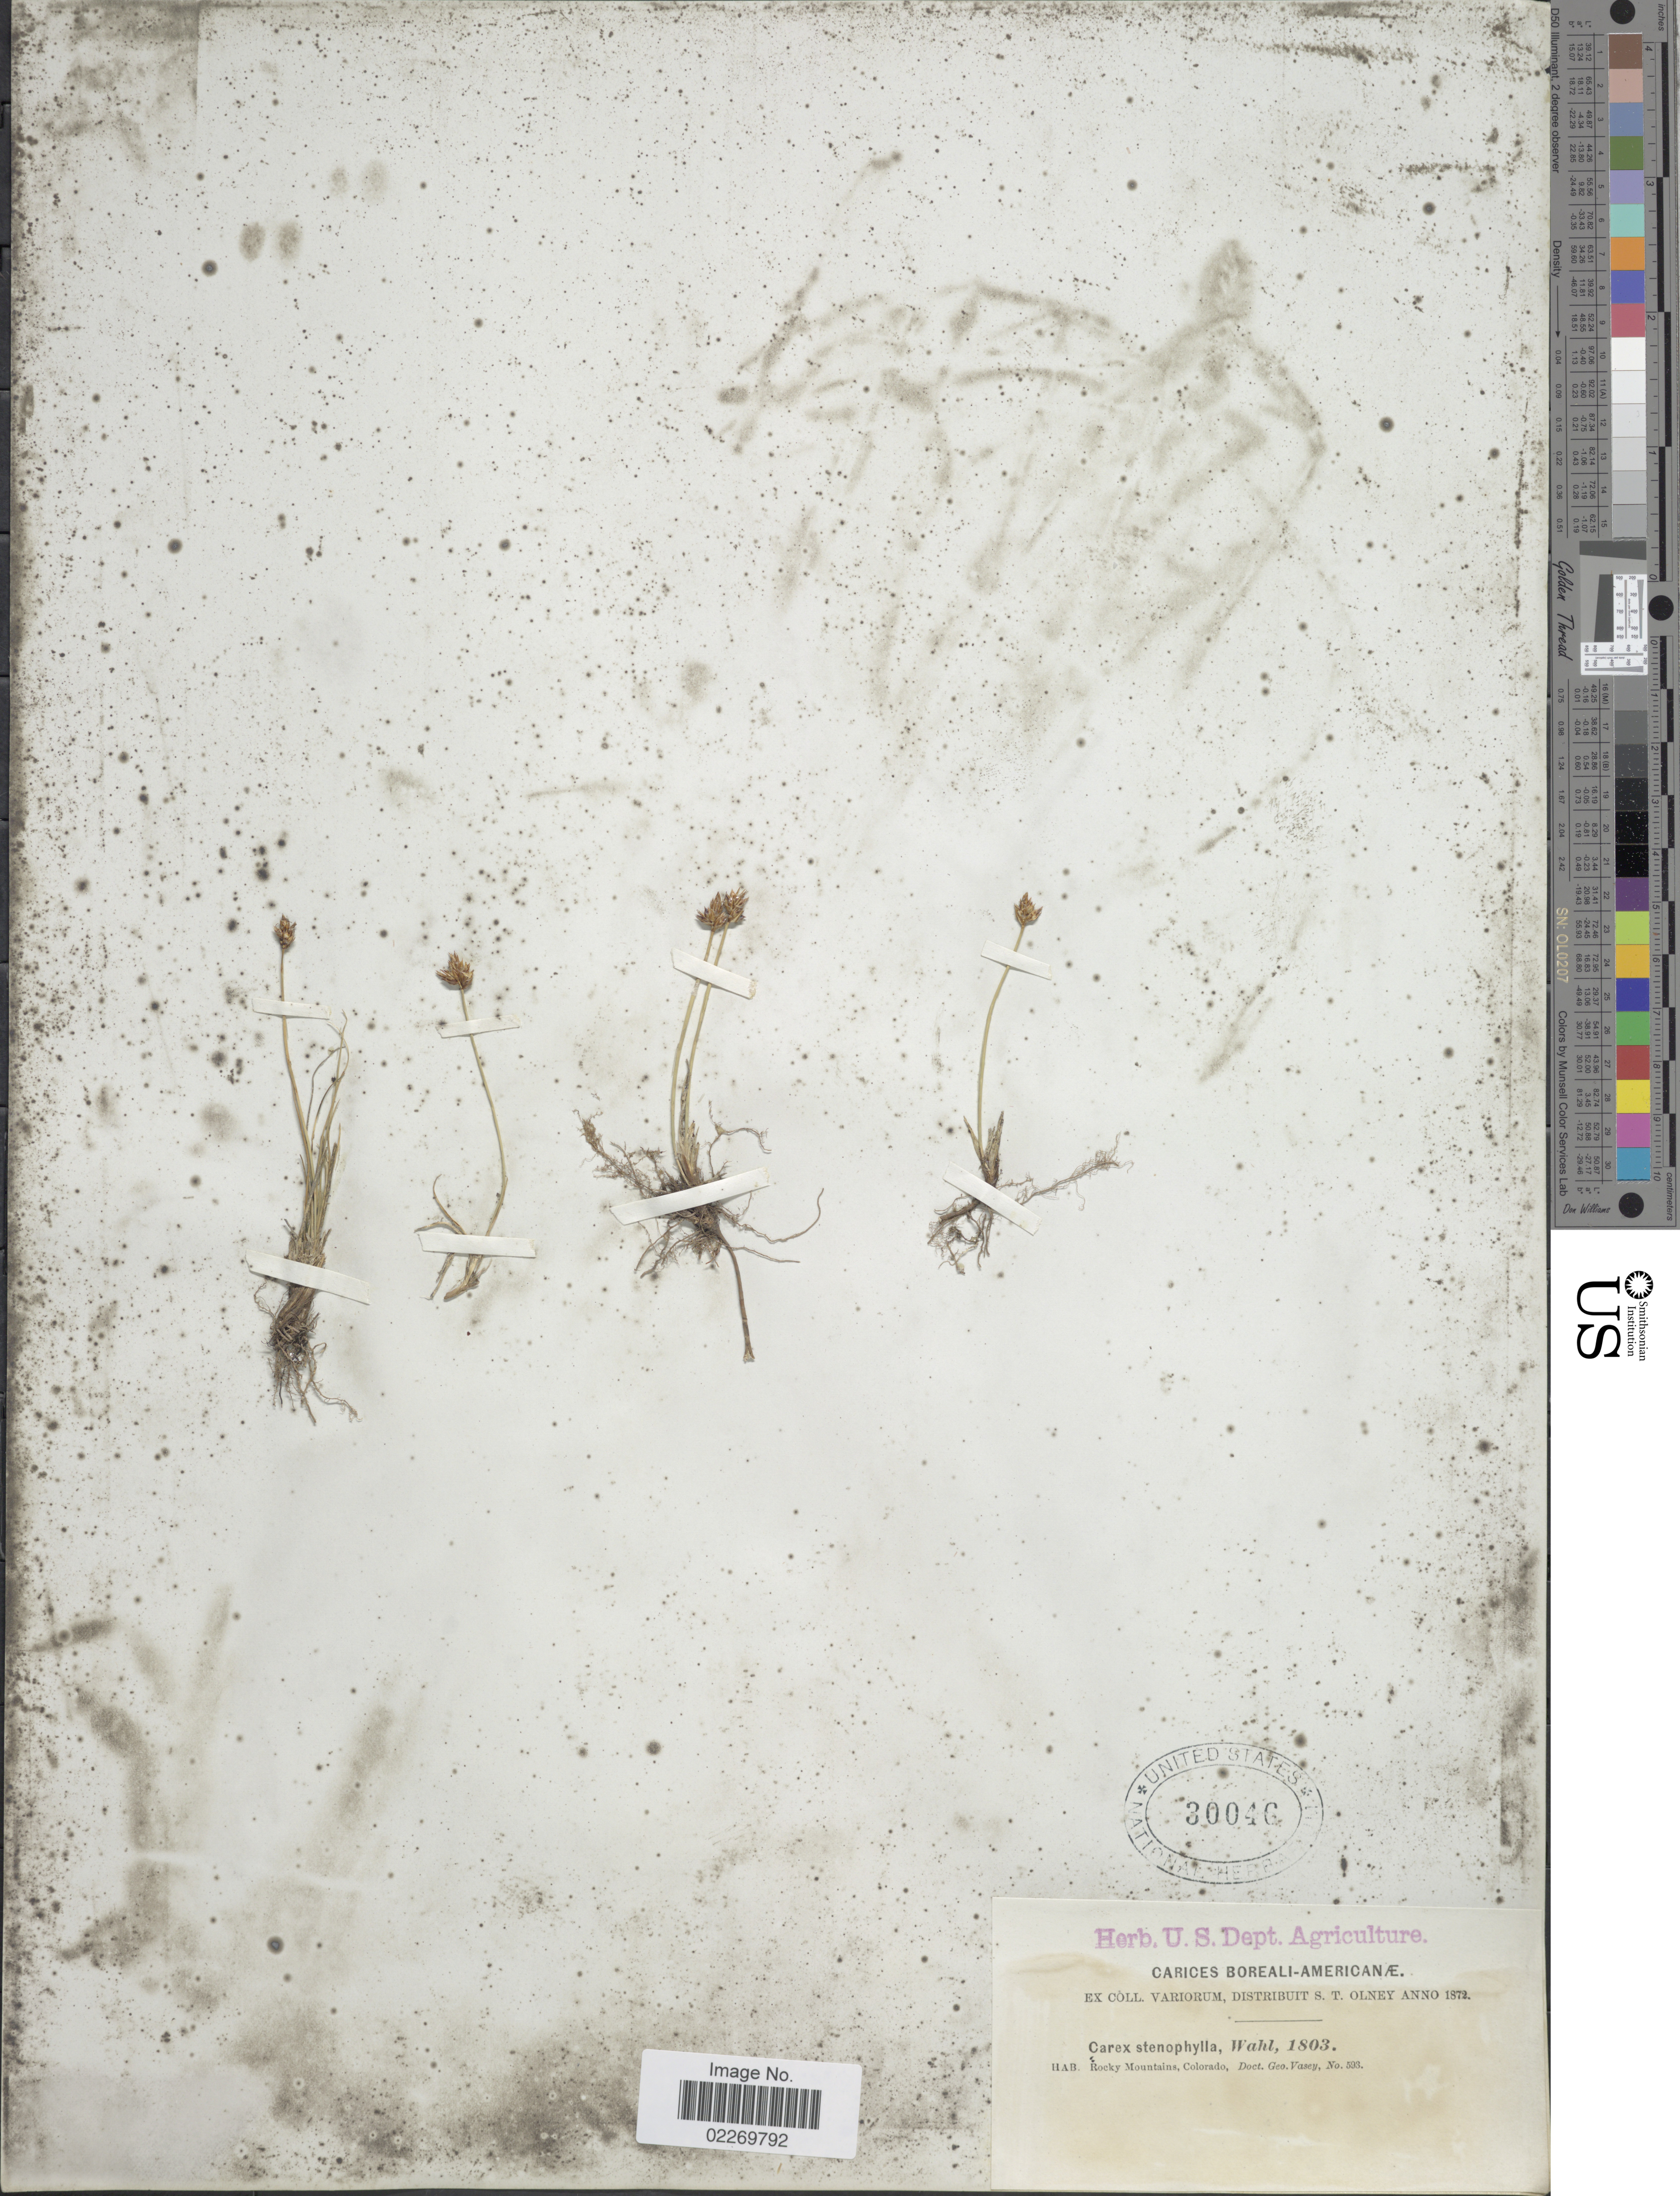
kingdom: Plantae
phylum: Tracheophyta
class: Liliopsida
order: Poales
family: Cyperaceae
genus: Carex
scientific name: Carex eleocharis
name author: L.H. Bailey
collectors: G. Vasey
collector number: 593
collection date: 1872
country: United States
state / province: Colorado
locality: Rocky Mountains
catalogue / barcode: US 30046